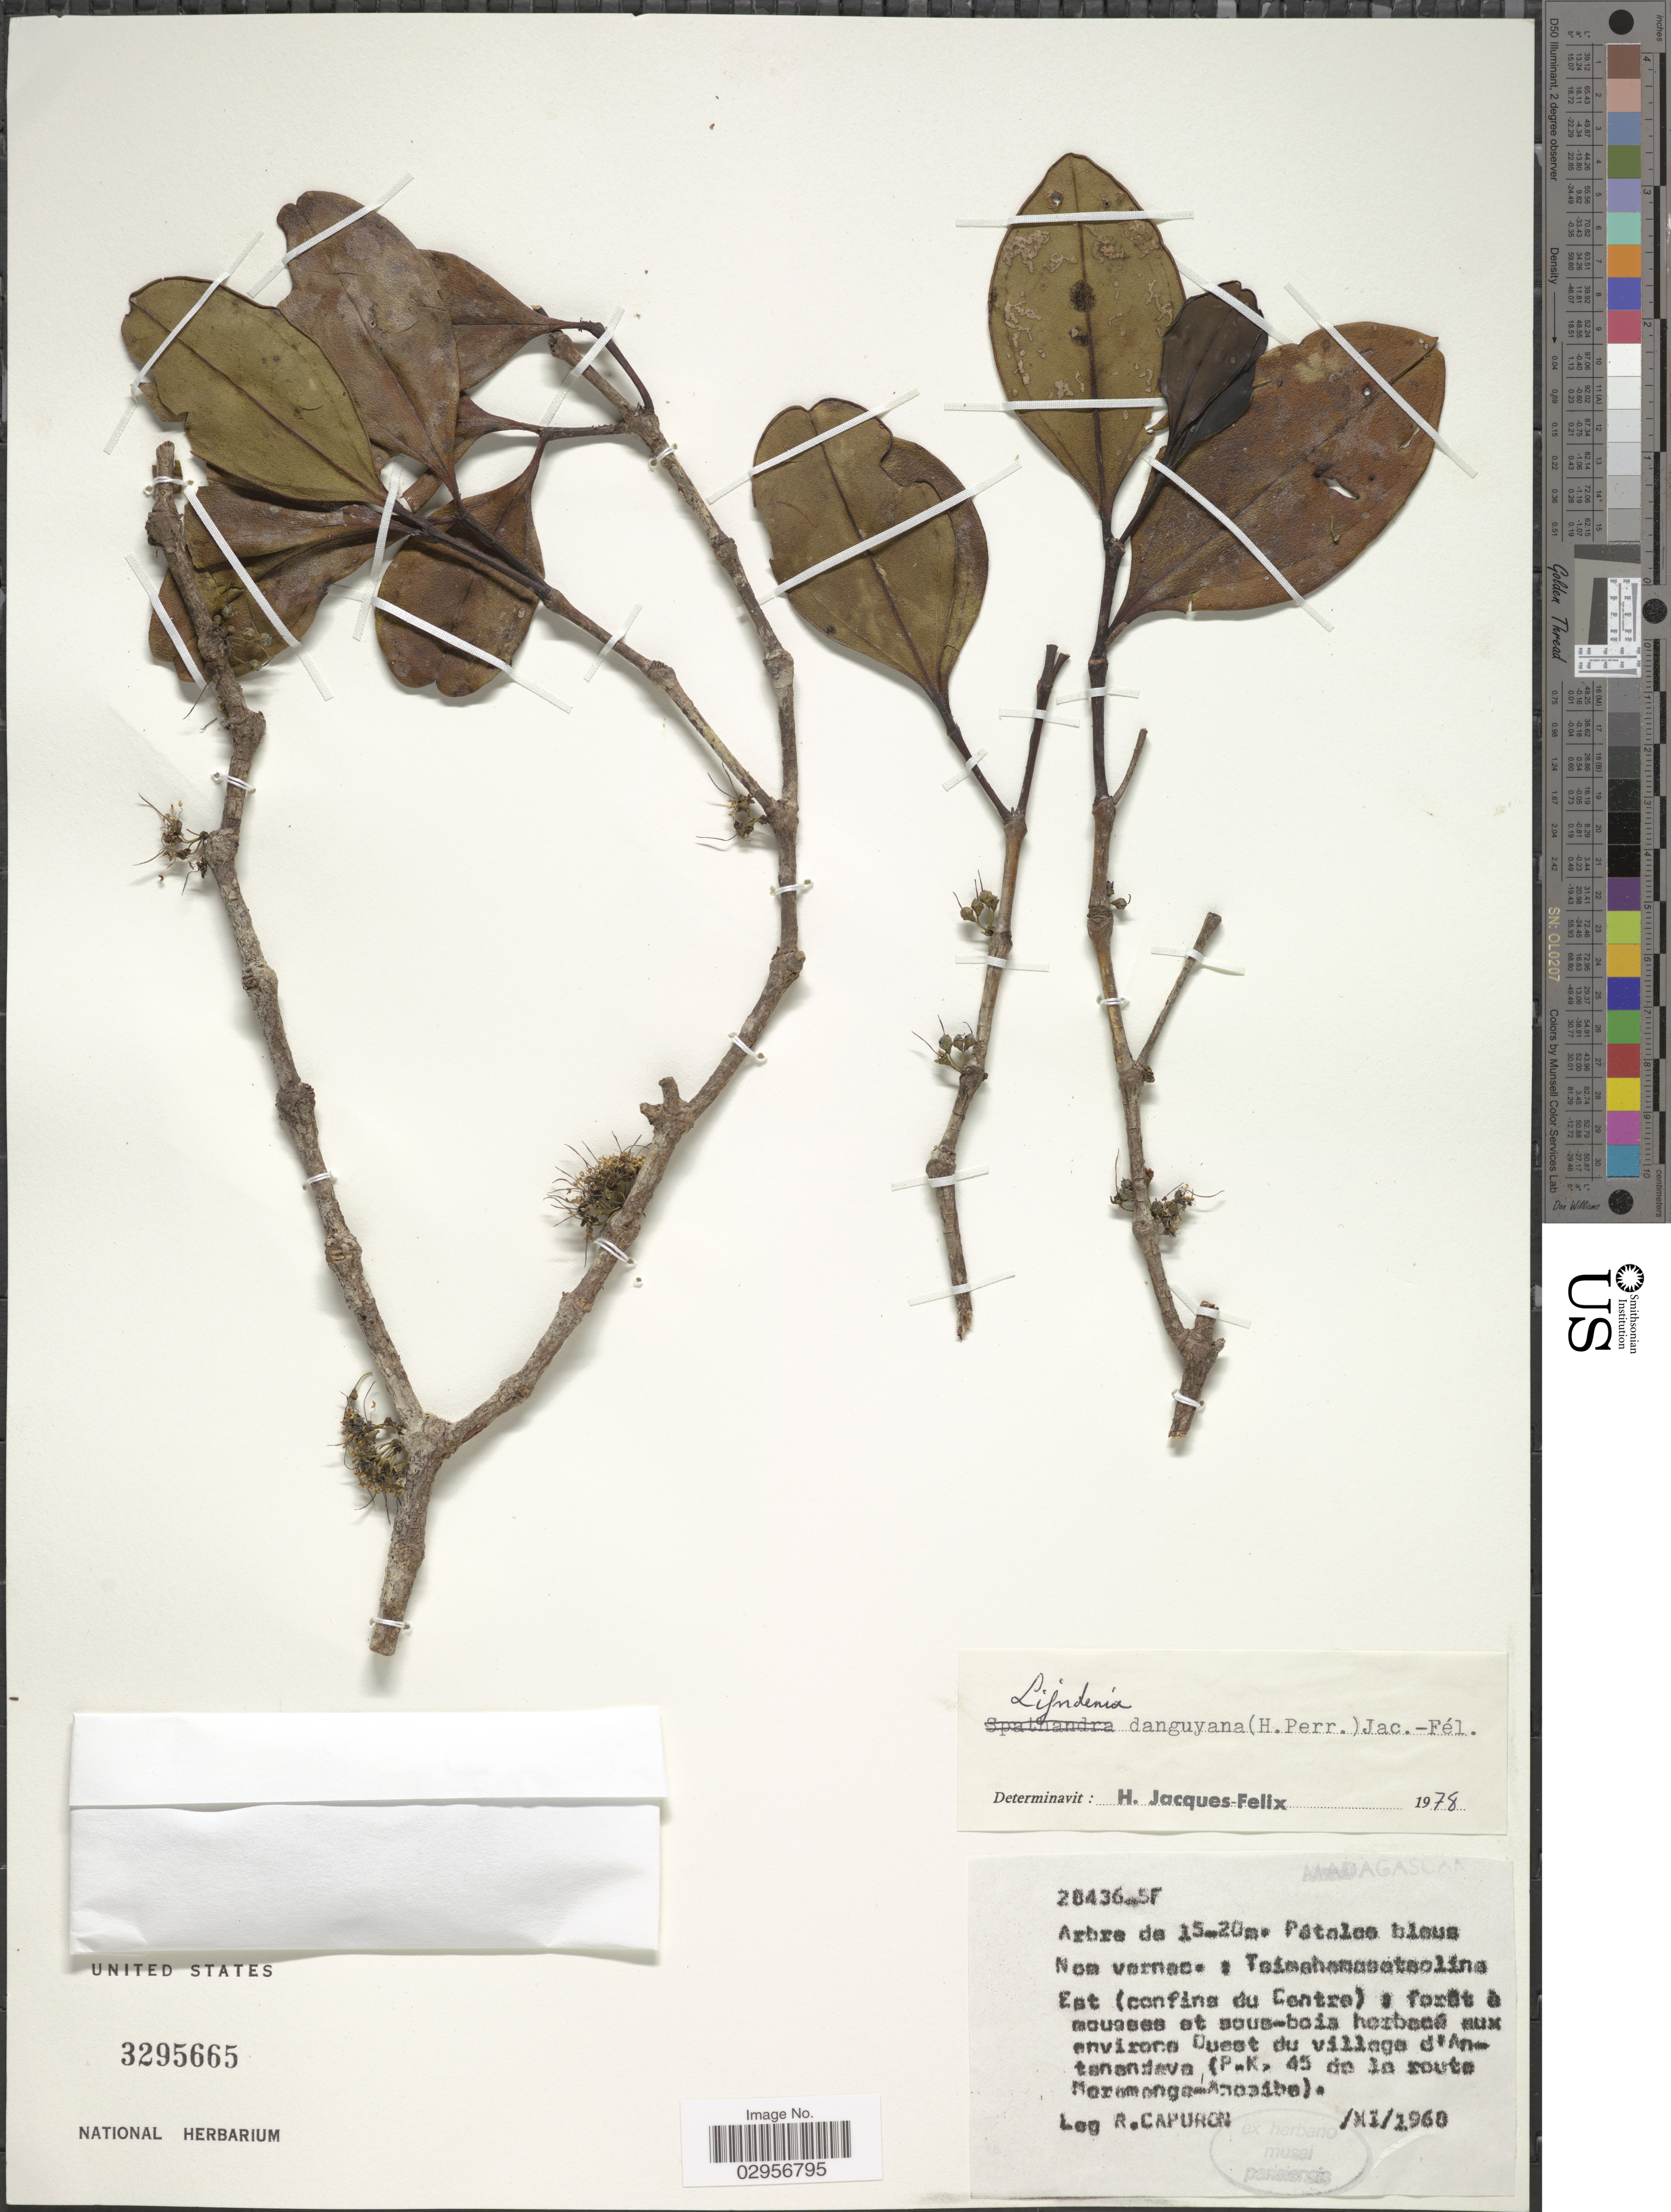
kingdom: Plantae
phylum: Tracheophyta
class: Magnoliopsida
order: Myrtales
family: Melastomataceae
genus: Lijndenia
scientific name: Lijndenia danguyana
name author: (H. Perrier) Jacq.-Fél.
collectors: R. Capuron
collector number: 28436_SF*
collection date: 1968-11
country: Madagascar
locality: Est (Confins du Centre): forêt à mousses et sous-bois herbacé aux environs Ouest du village d'Antananarivo (P.K. 45 de la route Moramanga-Anosibe).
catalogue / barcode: US 3295665